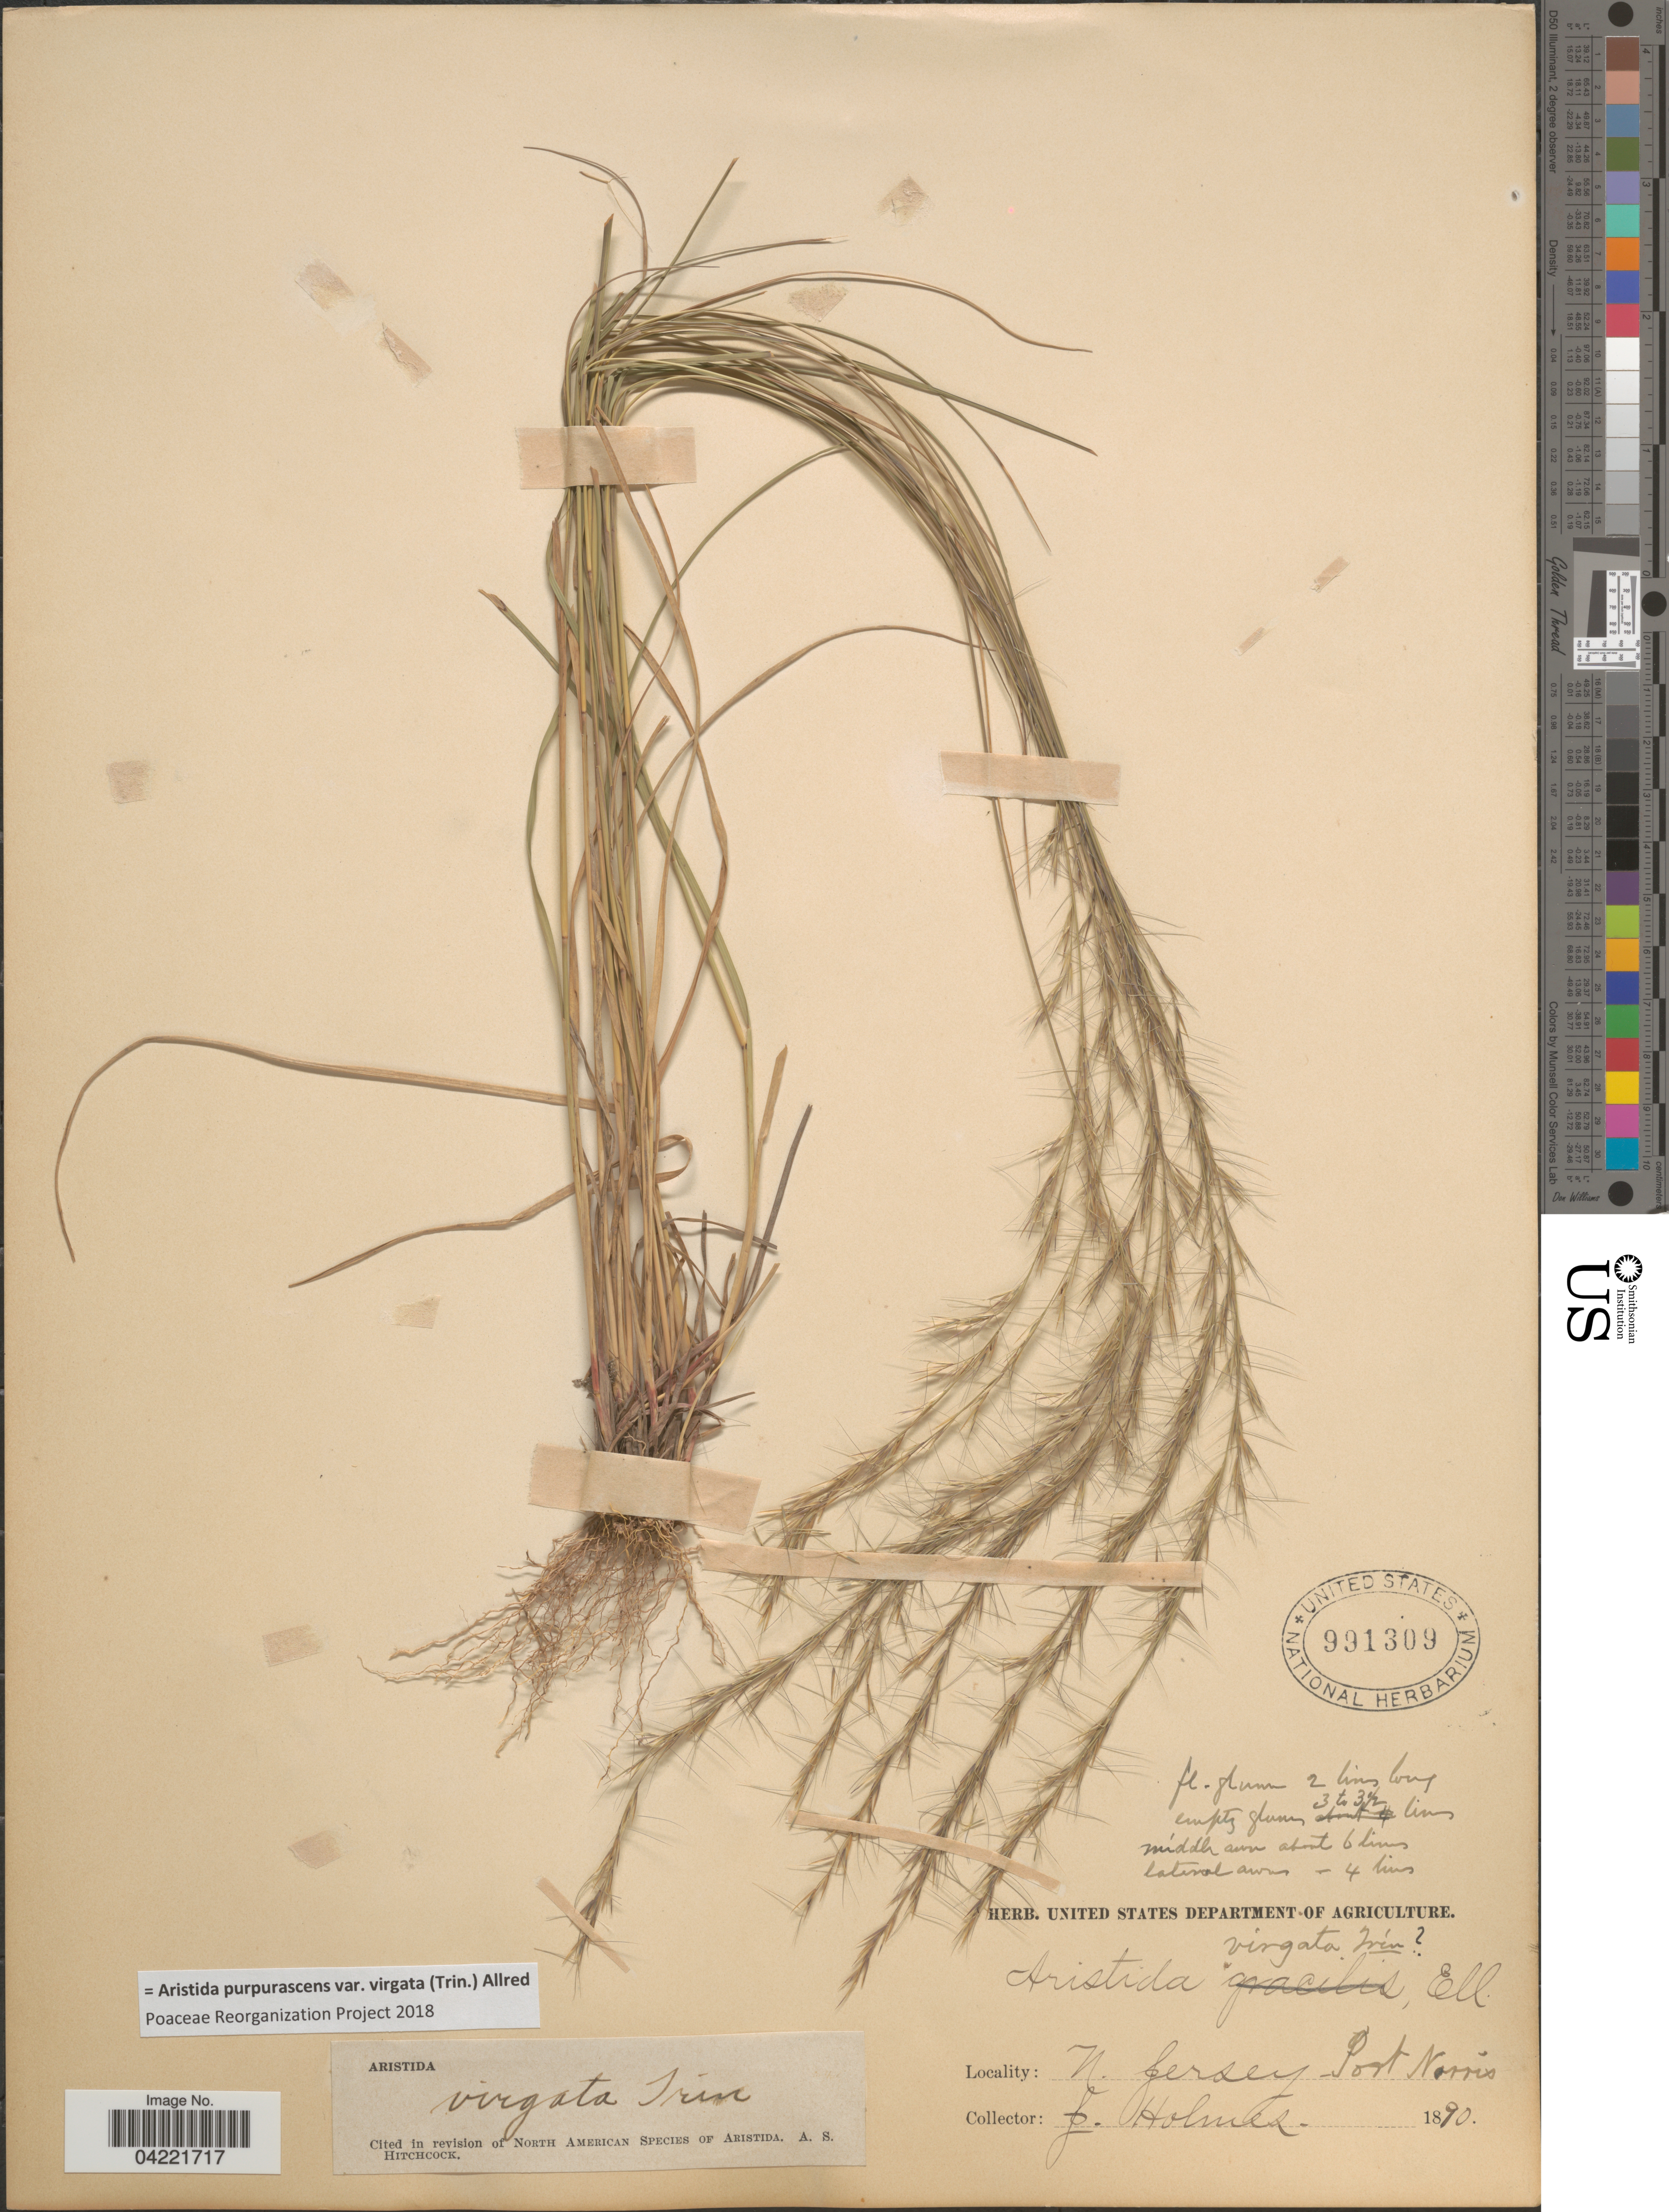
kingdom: Plantae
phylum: Tracheophyta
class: Liliopsida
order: Poales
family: Poaceae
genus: Aristida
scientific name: Aristida purpurascens var. virgata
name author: (Trin.) Allred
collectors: J. Holmes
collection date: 1890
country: United States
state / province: New Jersey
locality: Port Norris.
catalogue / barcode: US 991309